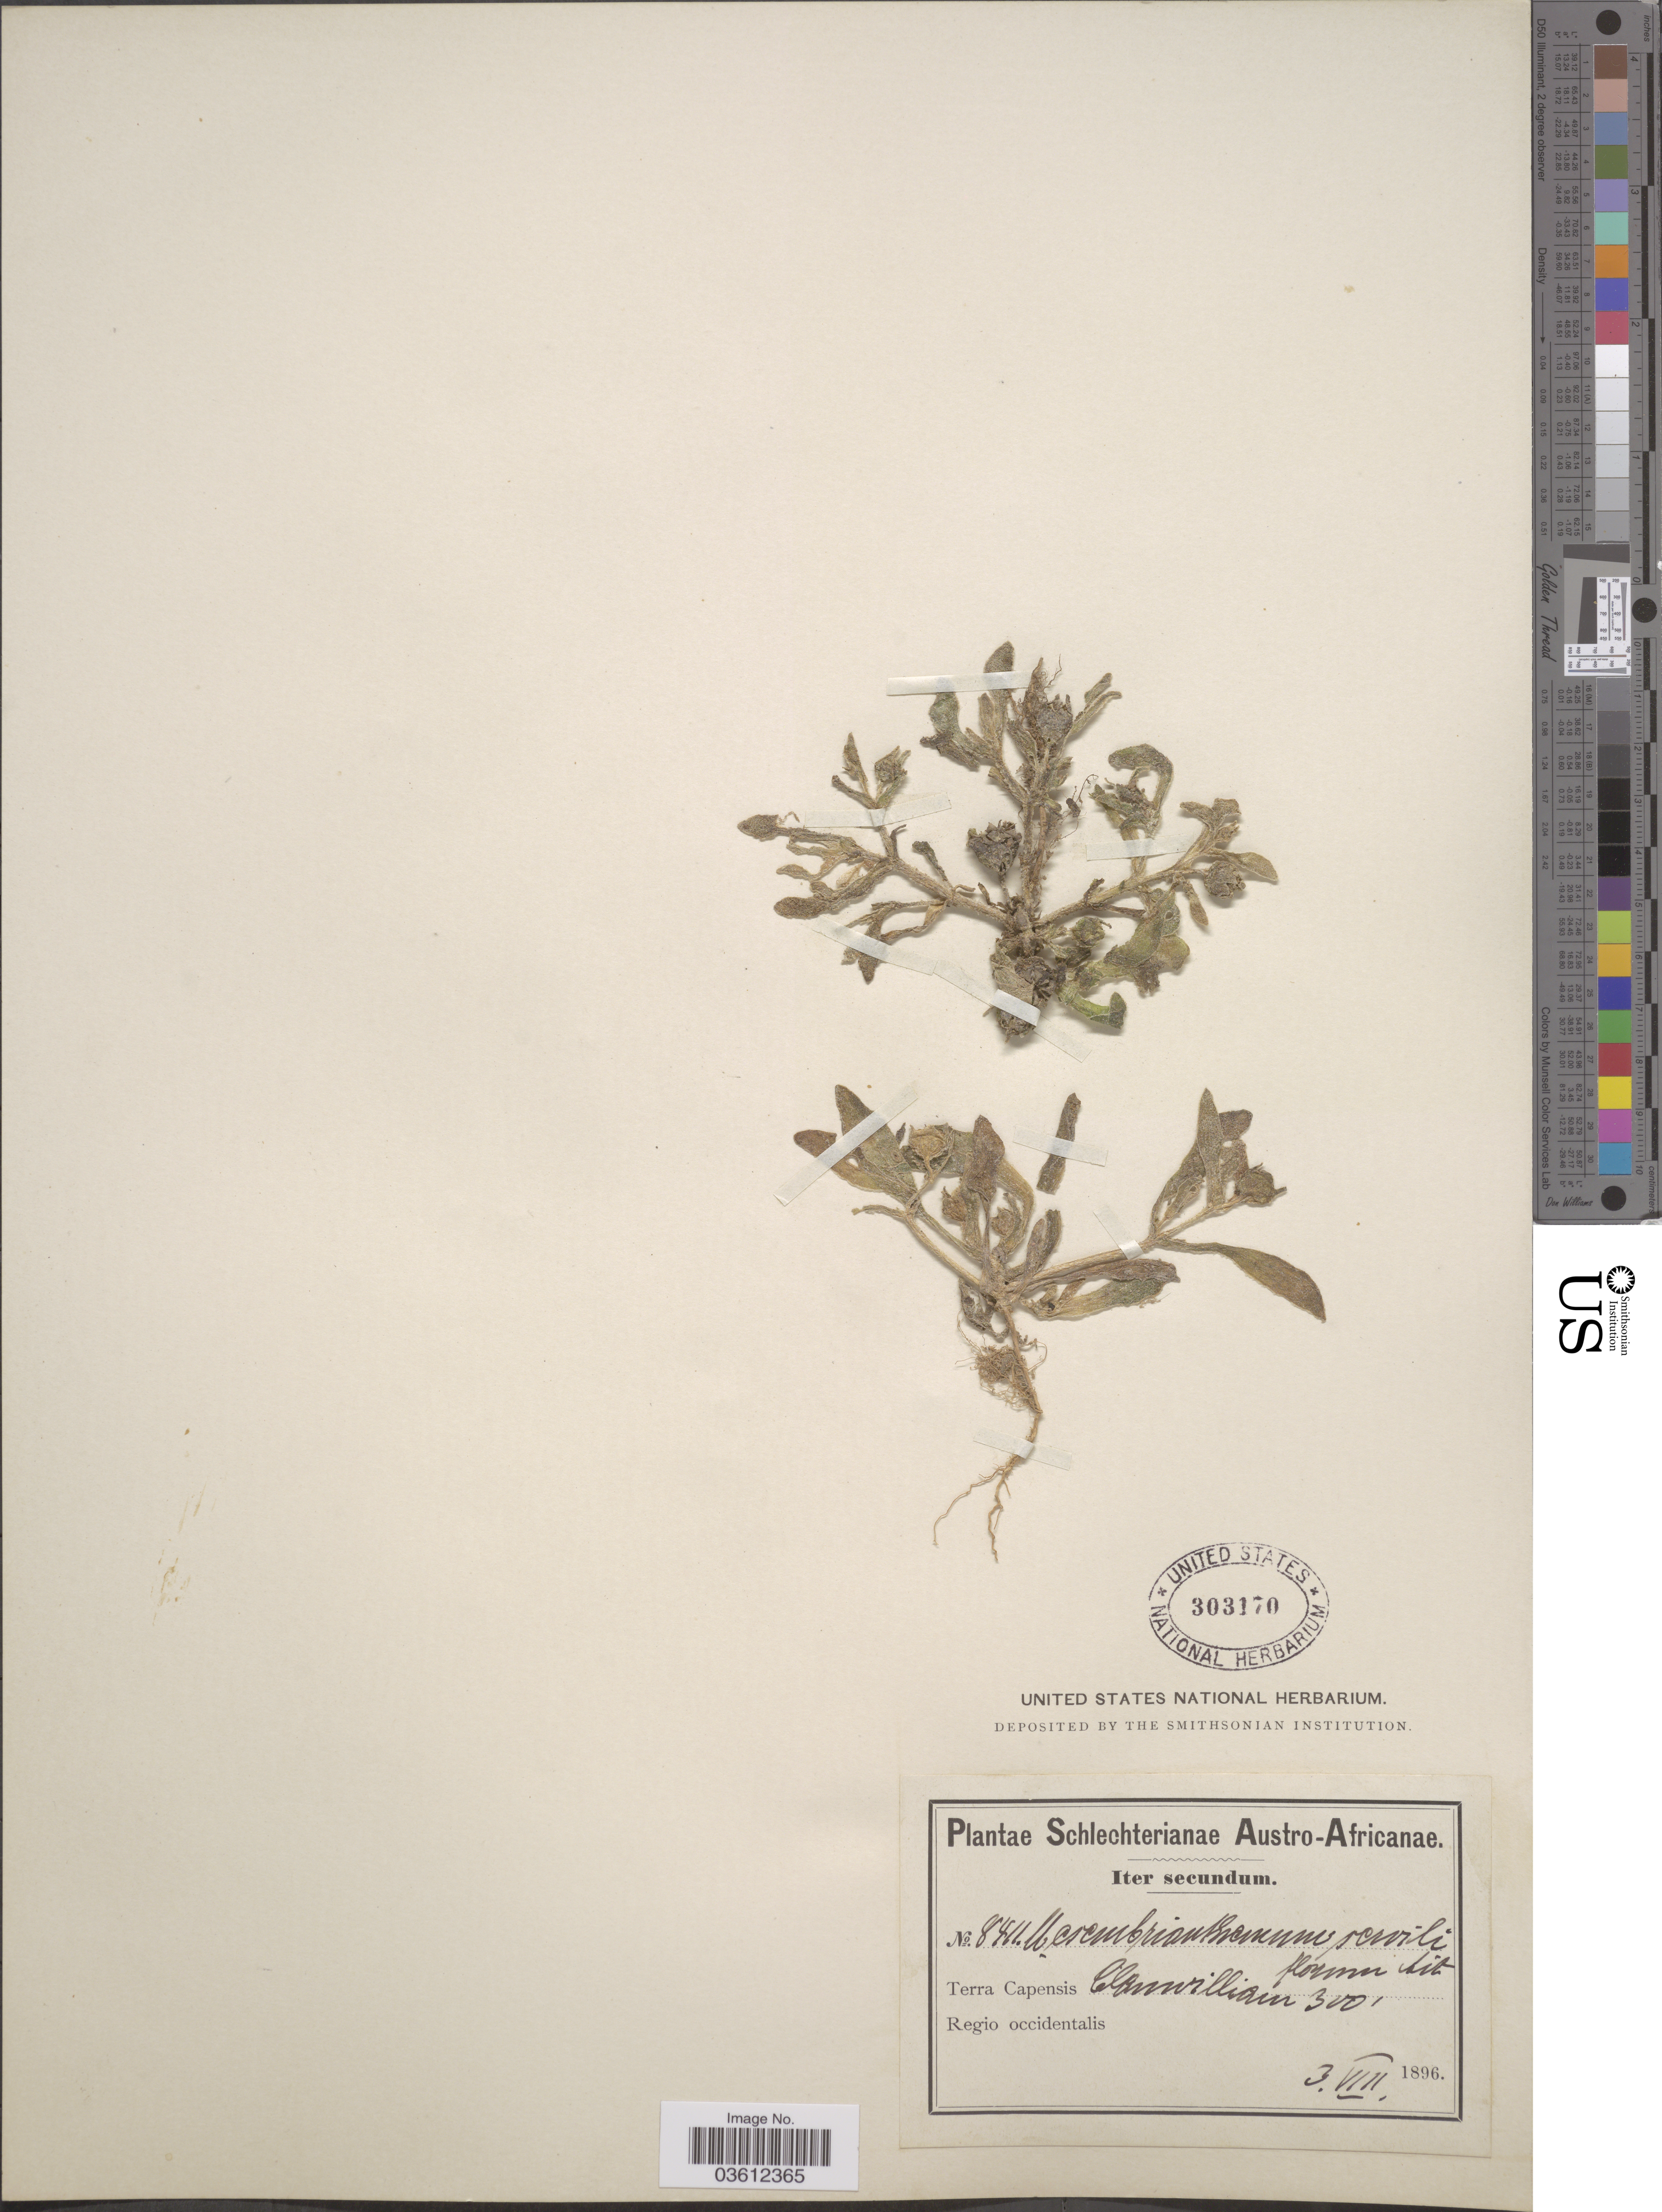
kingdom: Plantae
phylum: Tracheophyta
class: Magnoliopsida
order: Caryophyllales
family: Aizoaceae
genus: Mesembryanthemum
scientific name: Mesembryanthemum sessiliflorum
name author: Aiton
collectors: Schlechter, --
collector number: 8411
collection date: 1896-08-03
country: South Africa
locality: Austro-Africanae. Terra Capensis Clanwilliam. Regio occidentalis.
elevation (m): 91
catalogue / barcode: US 303170